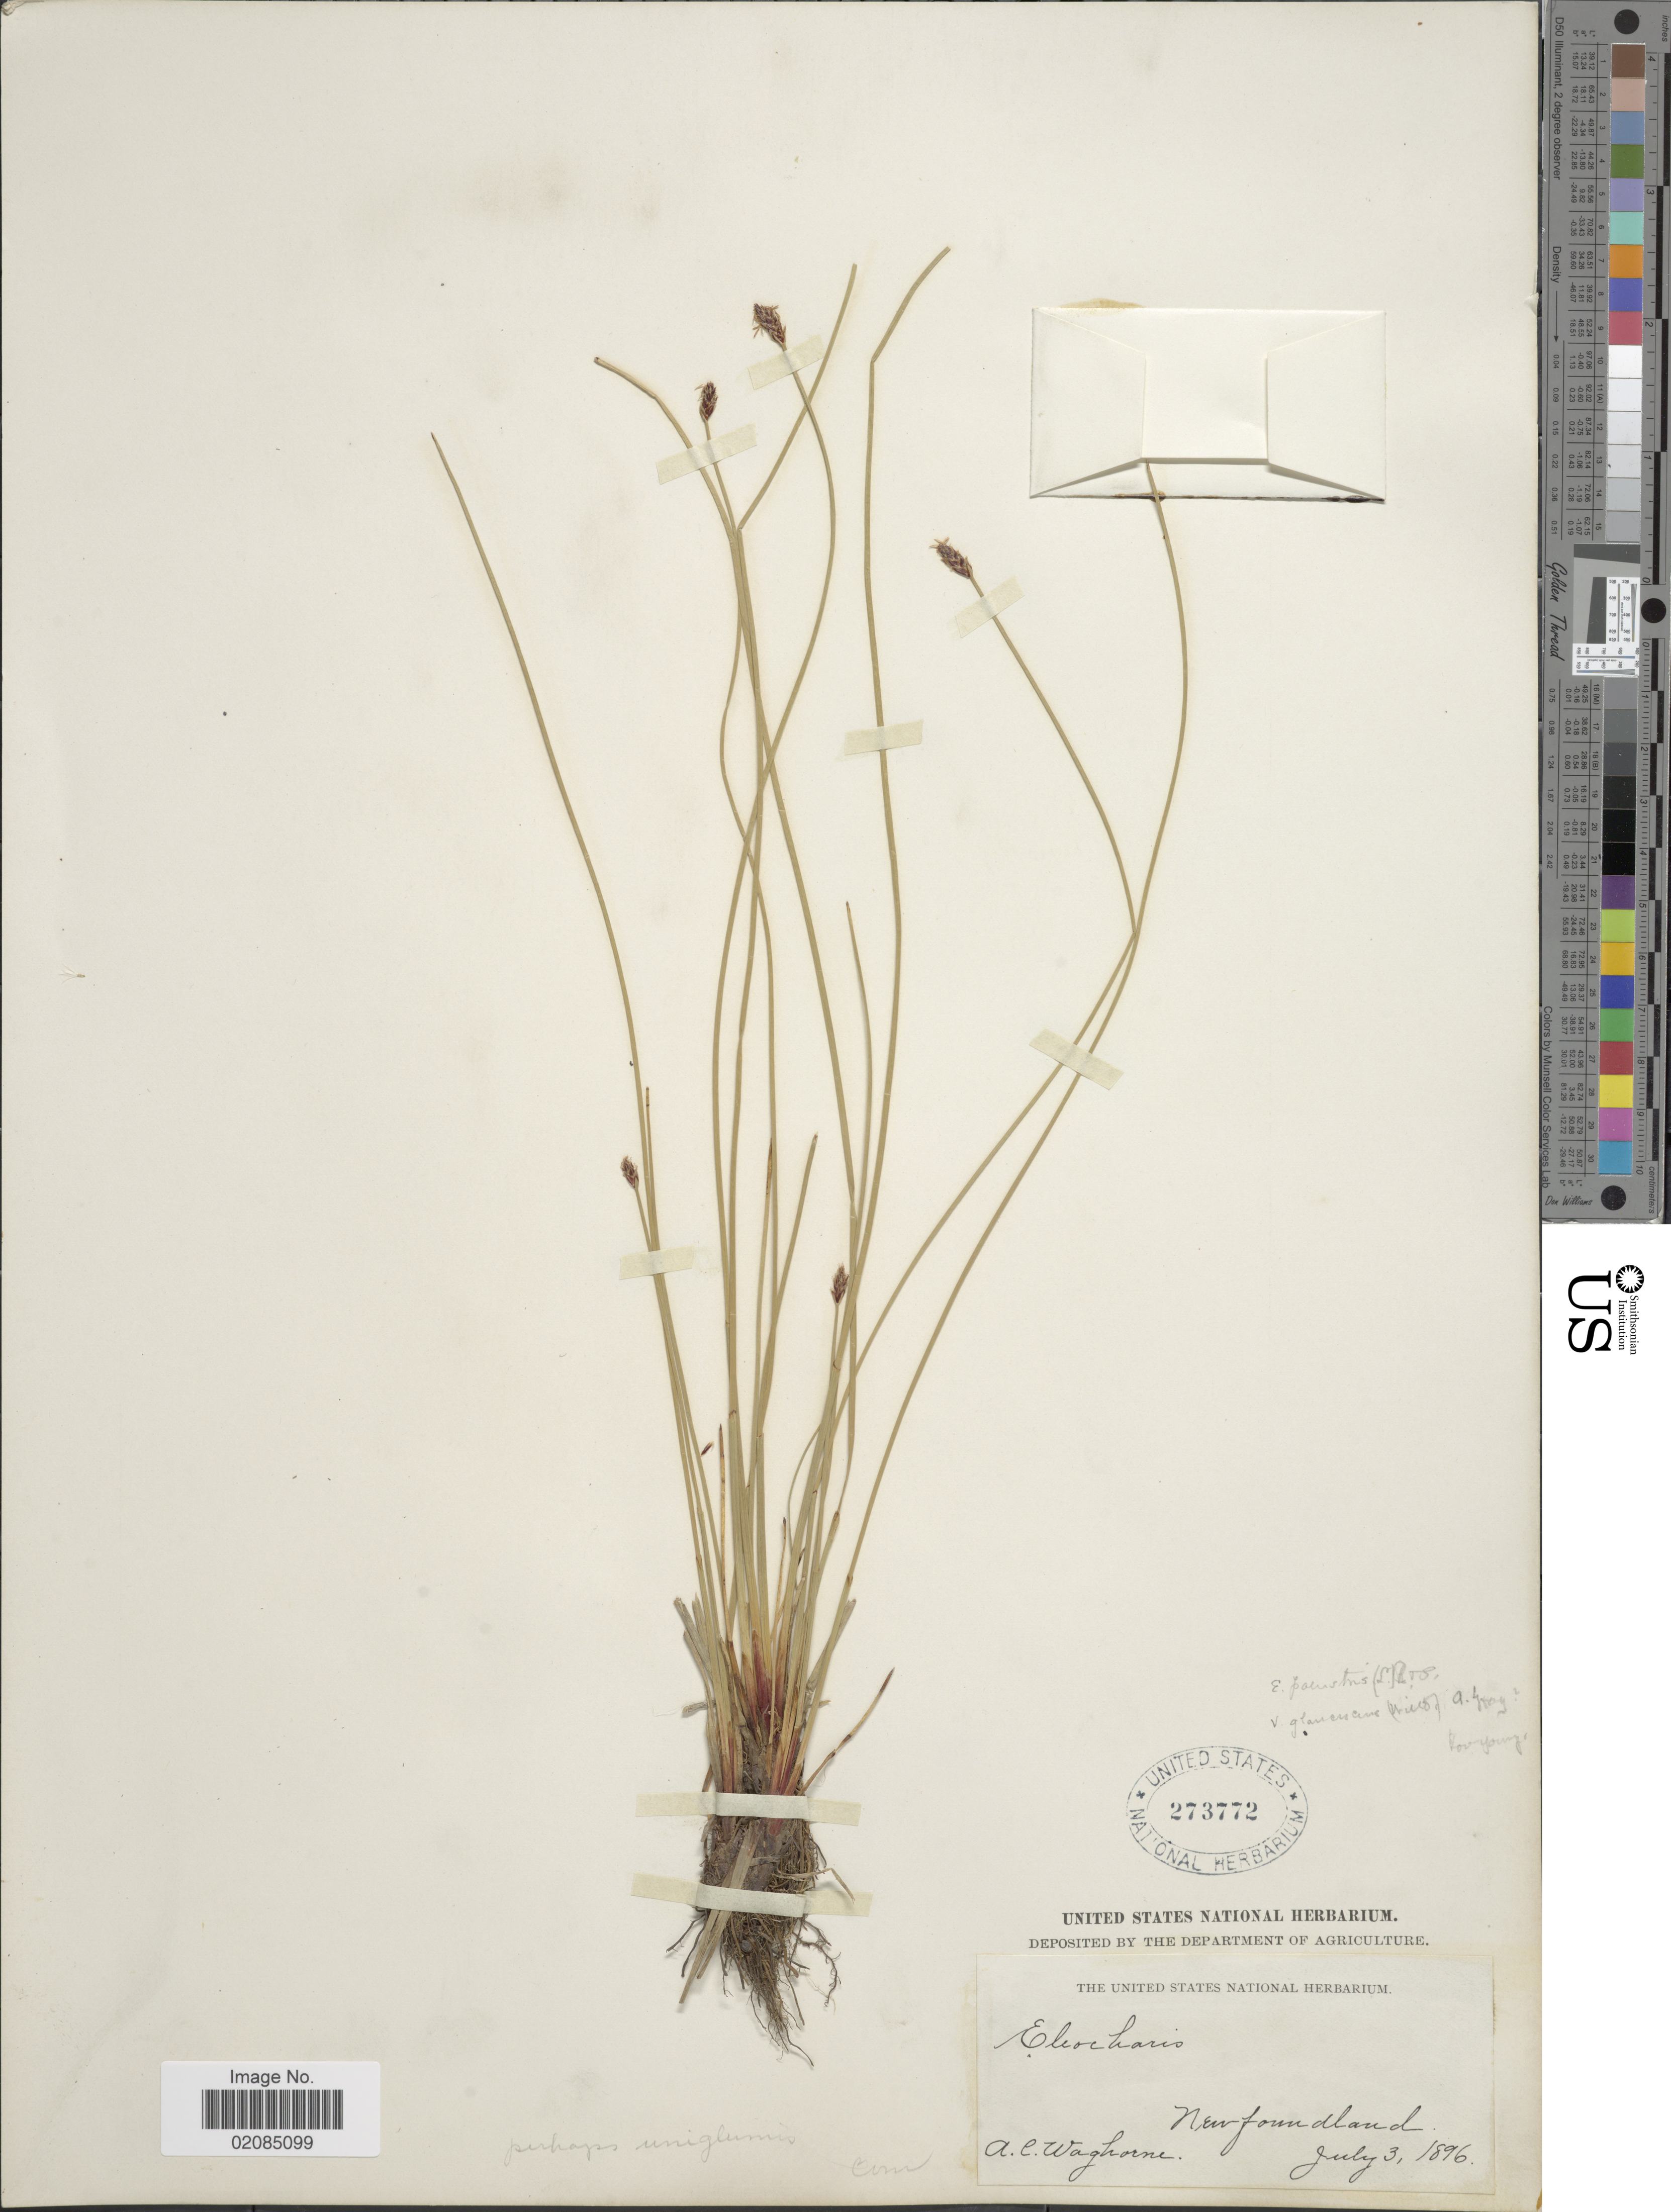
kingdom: Plantae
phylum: Tracheophyta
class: Liliopsida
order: Poales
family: Cyperaceae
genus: Eleocharis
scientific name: Eleocharis uniglumis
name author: (Link) Schult.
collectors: A. Waghorne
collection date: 1896-07-03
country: Canada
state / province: Newfoundland and Labrador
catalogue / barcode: US 273772